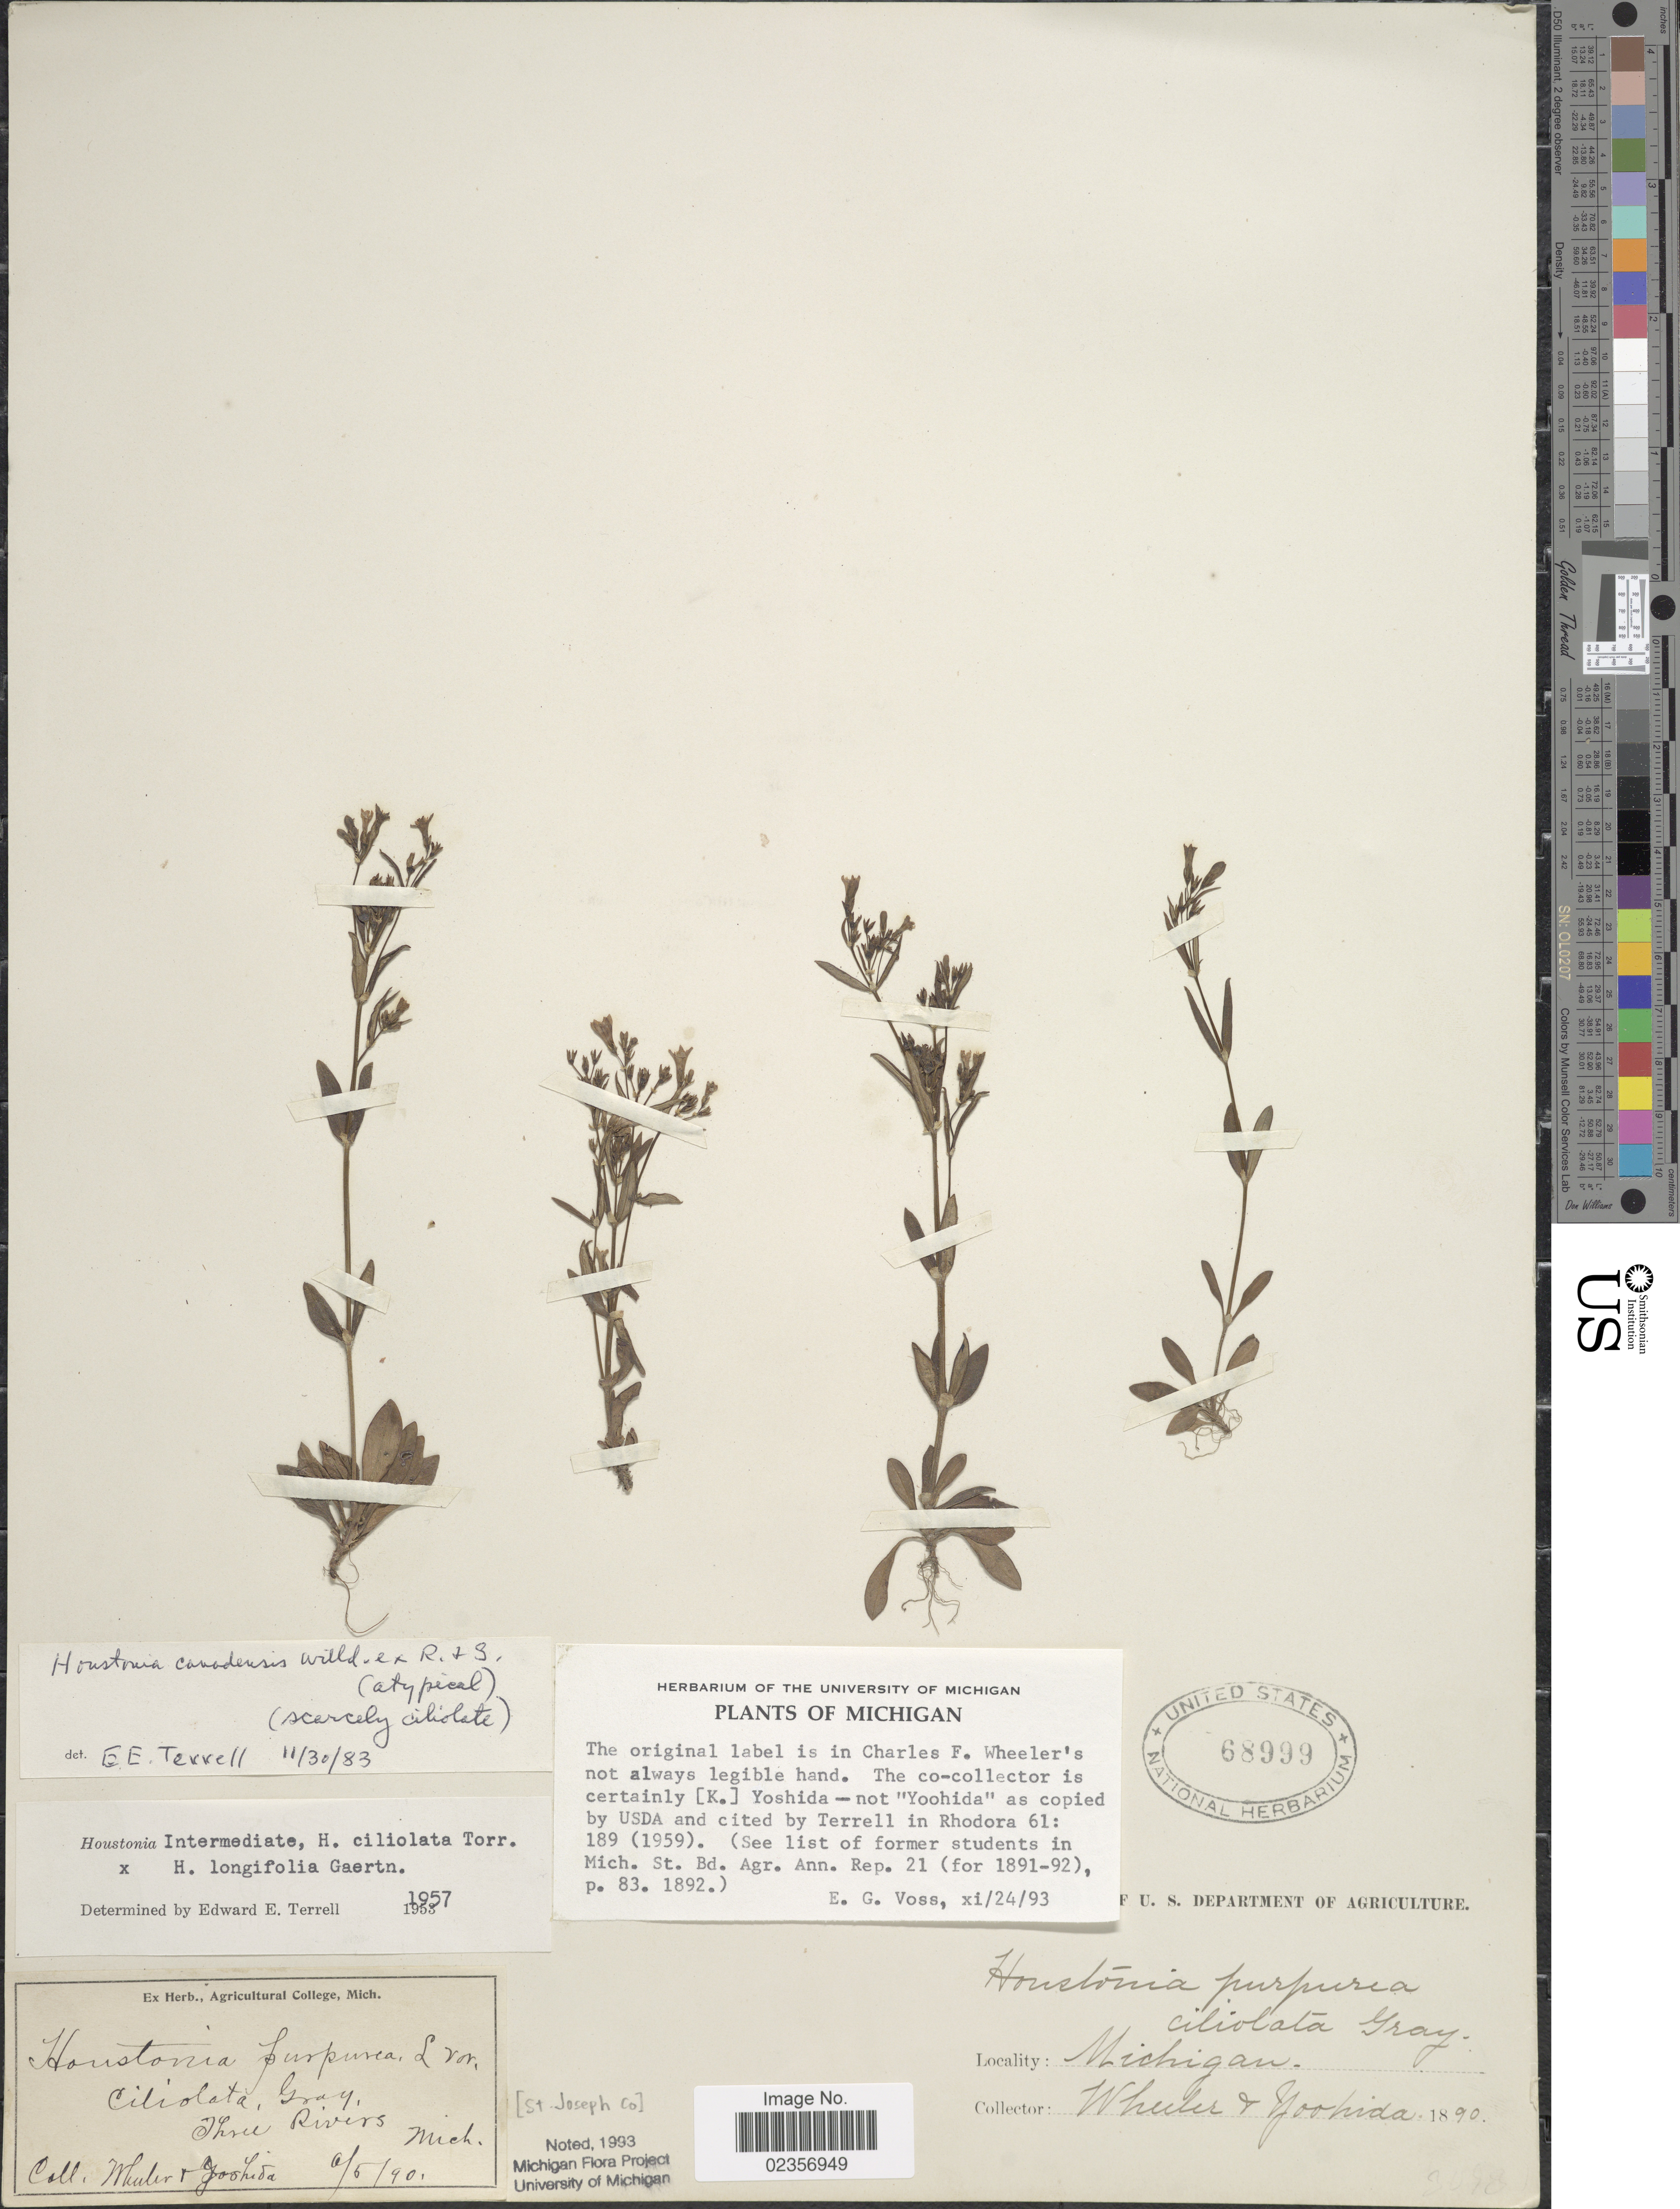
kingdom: Plantae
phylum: Tracheophyta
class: Magnoliopsida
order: Gentianales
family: Rubiaceae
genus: Houstonia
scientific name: Houstonia canadensis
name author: Willd.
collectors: C. Wheeler & K. Yoshida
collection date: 1890-06-05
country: United States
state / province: Michigan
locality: Three Rivers, [St. Joseph Co.].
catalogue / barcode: US 68999